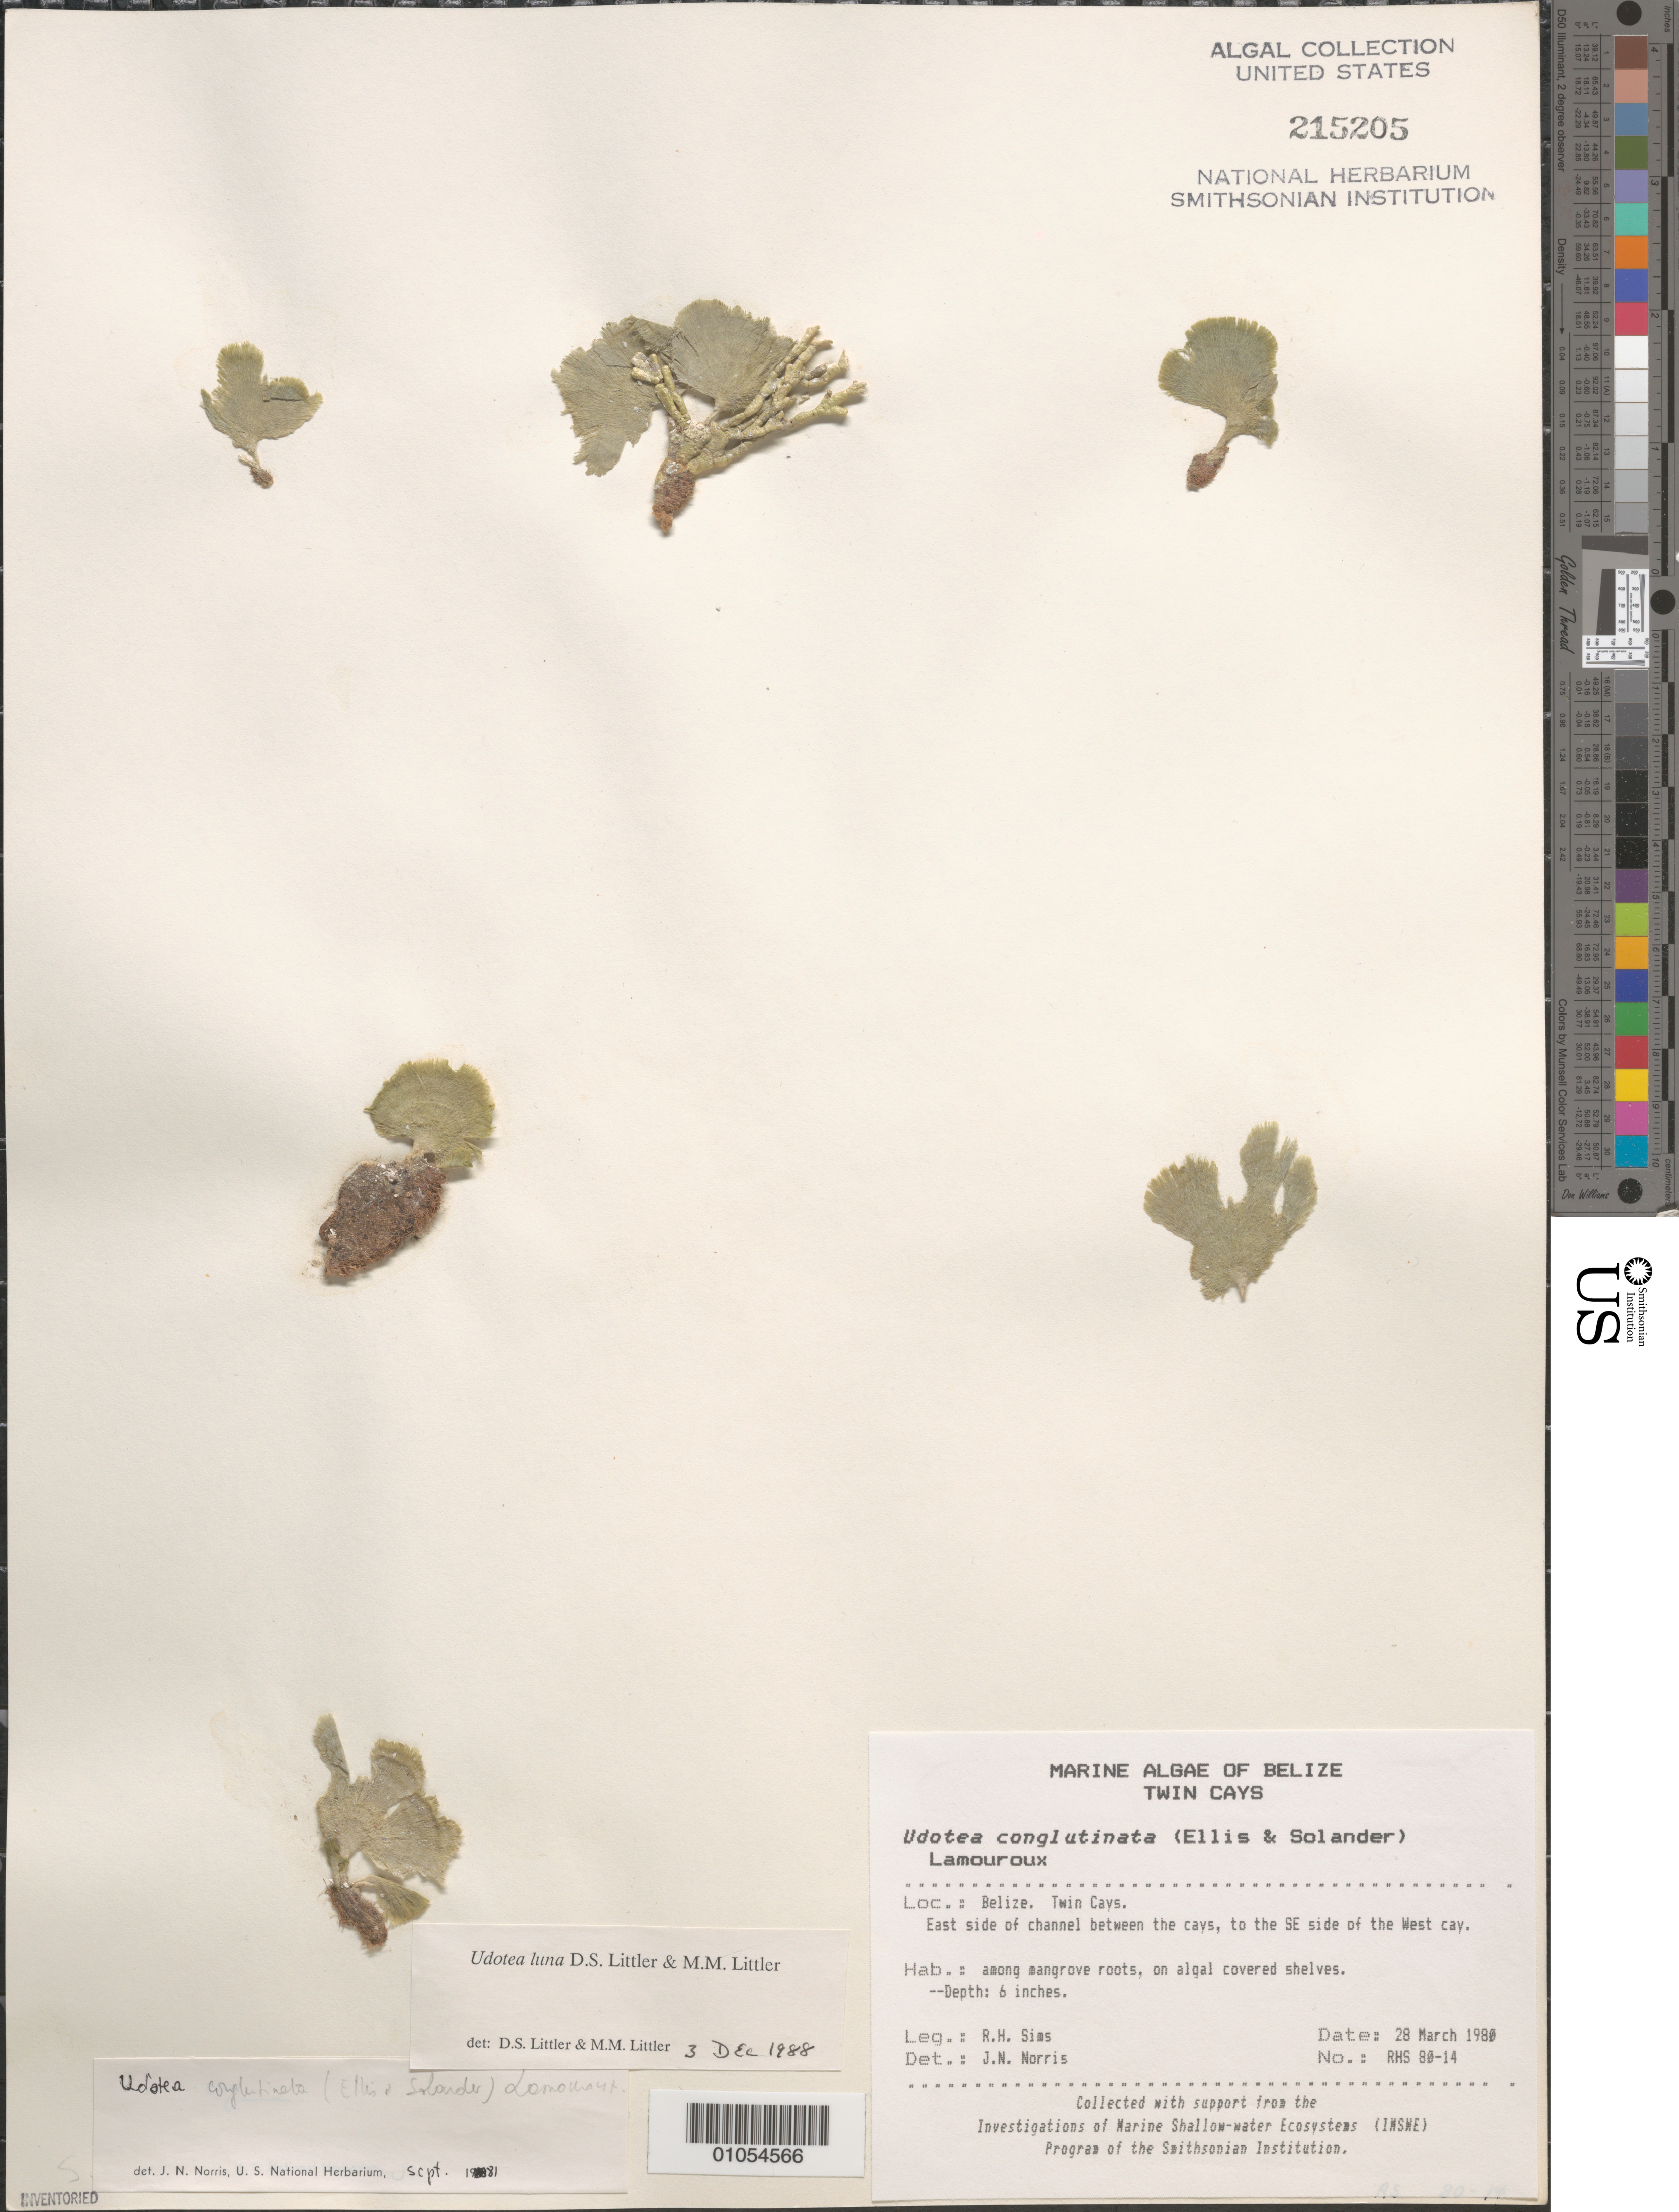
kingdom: Plantae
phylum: Chlorophyta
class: Ulvophyceae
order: Bryopsidales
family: Udoteaceae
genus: Udotea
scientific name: Udotea luna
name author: D.S. Littler & Littler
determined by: Littler, D. S.; Littler, M. M.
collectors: R. H. Sims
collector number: RHS 80-14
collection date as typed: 28 Mar 1980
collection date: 1980-03-28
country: Belize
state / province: Stann Creek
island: West Cay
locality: East side of channel between Twin Cays, to southeast side of West Cay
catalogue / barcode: US 215205